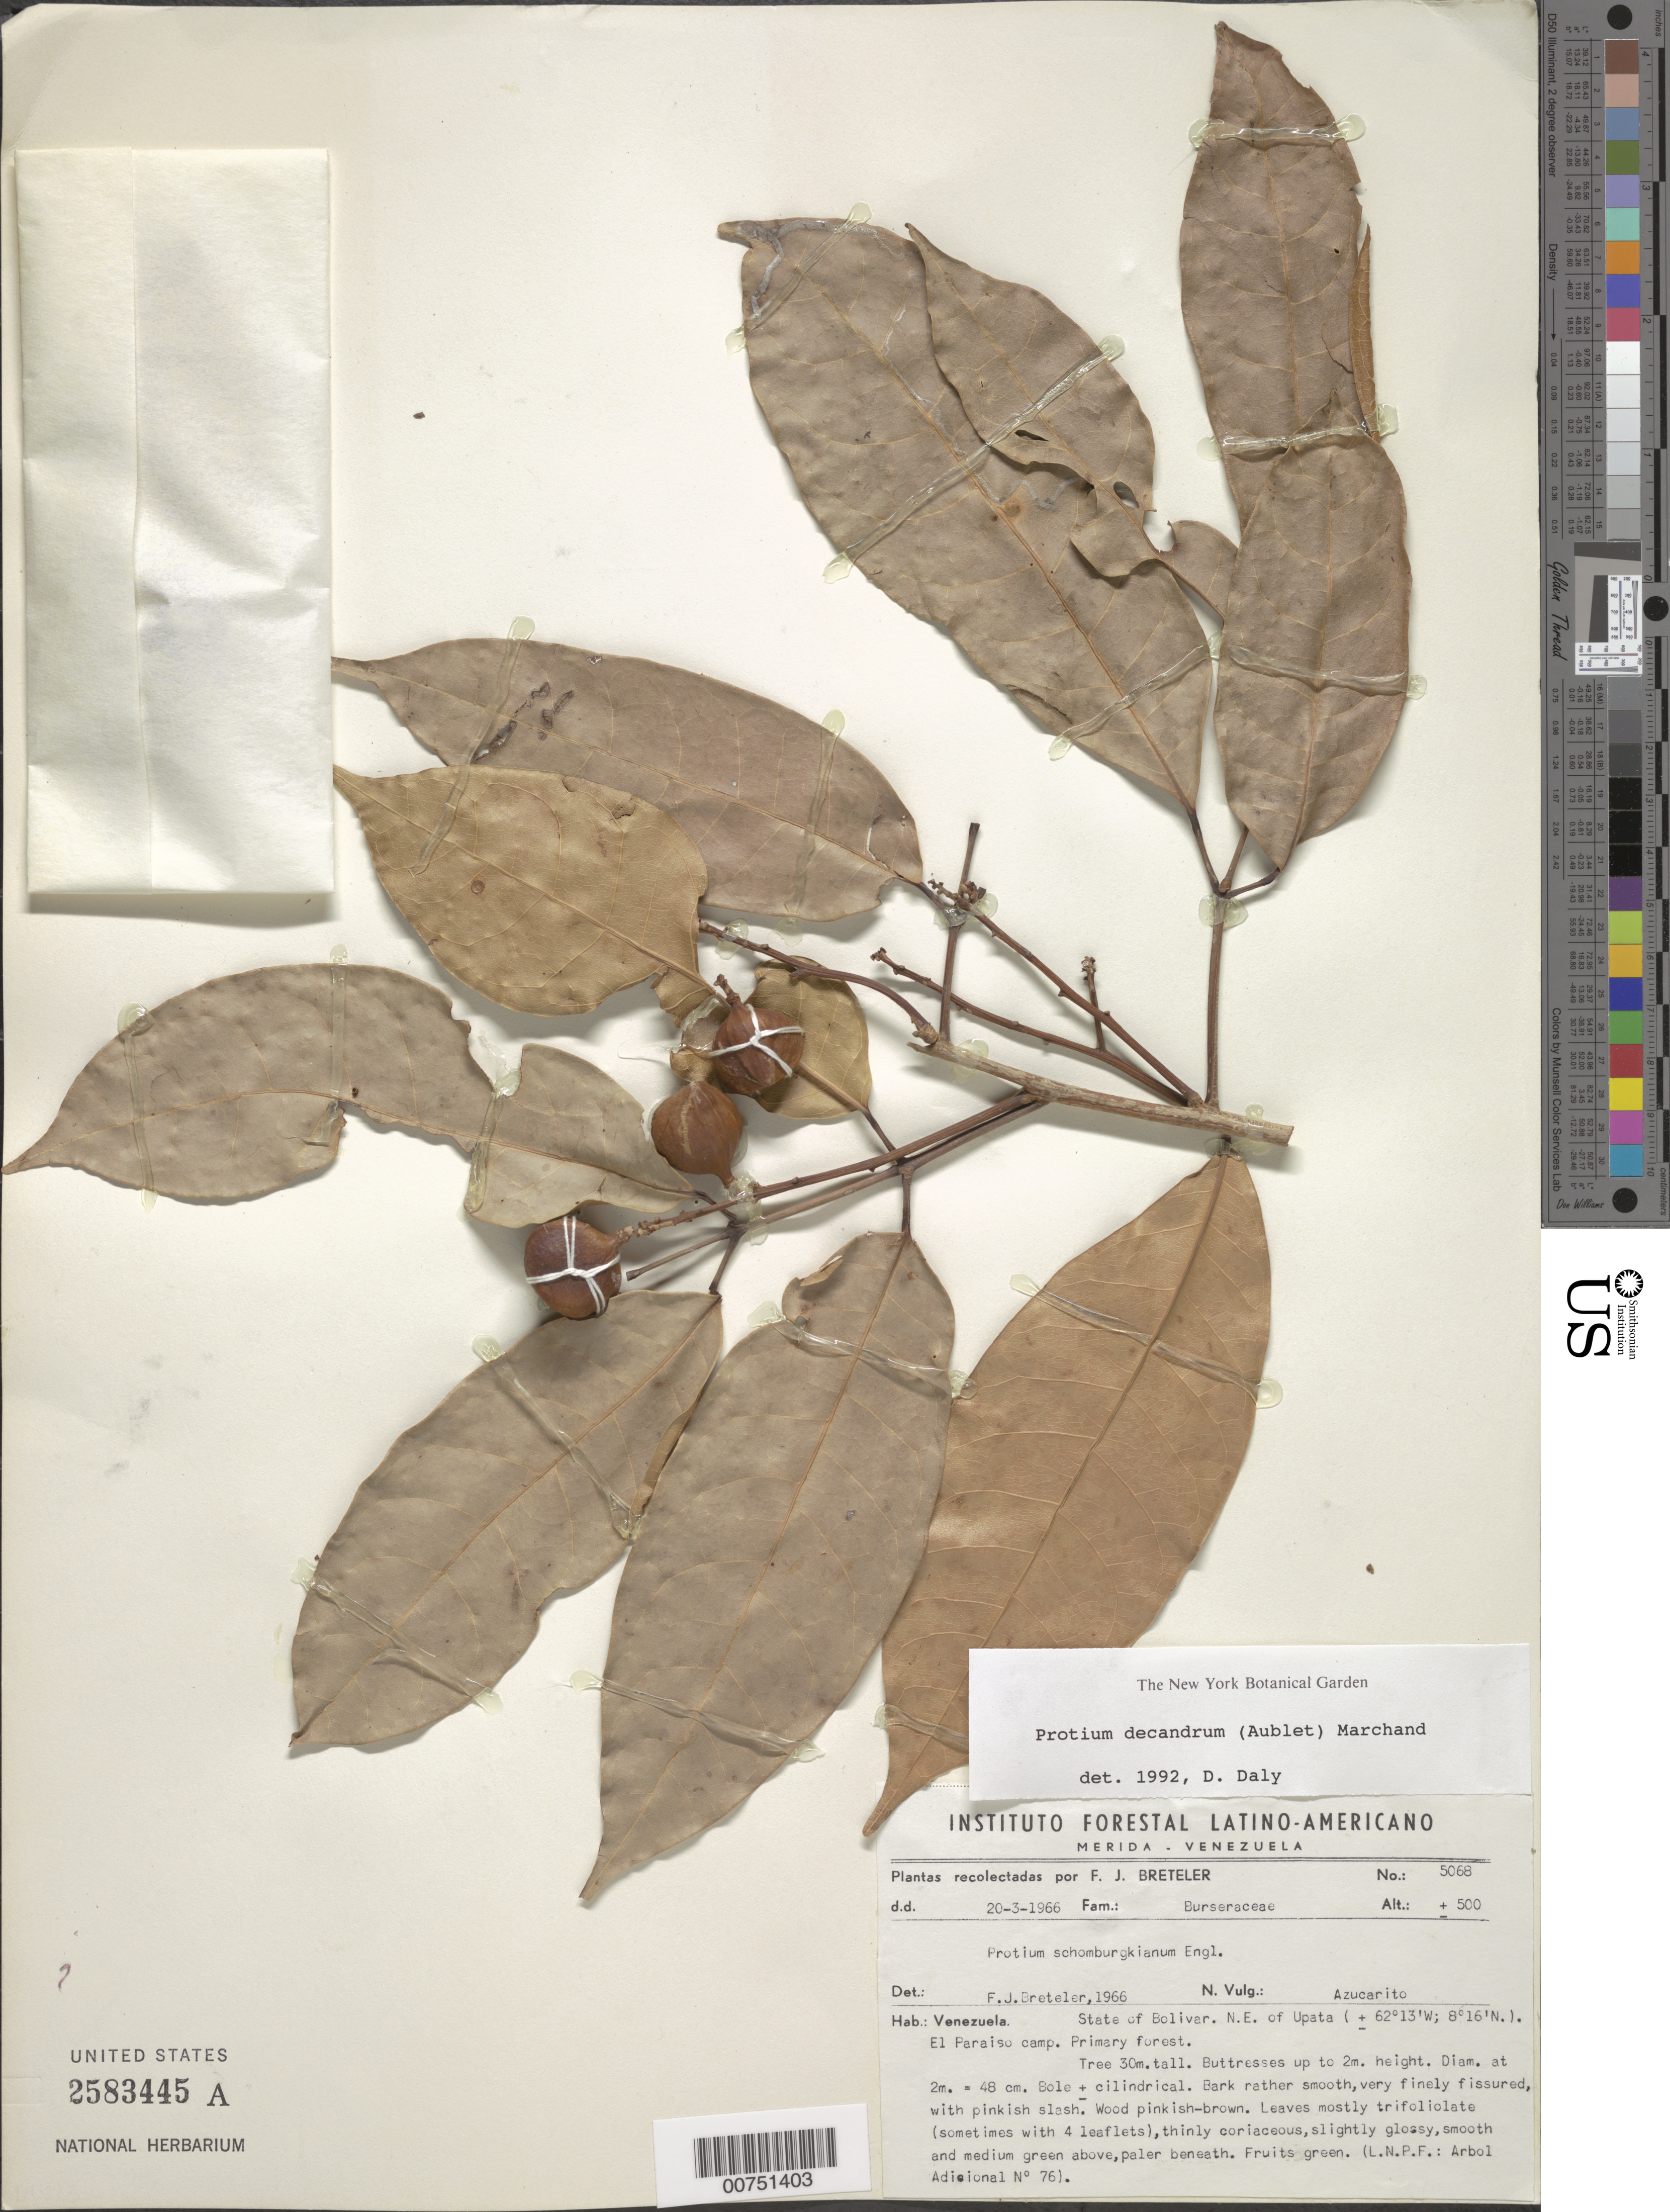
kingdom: Plantae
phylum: Tracheophyta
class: Magnoliopsida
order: Sapindales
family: Burseraceae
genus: Protium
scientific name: Protium decandrum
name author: (Aubl.) Marchand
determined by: Daly, D. C.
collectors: F. J. Breteler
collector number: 5068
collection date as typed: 20-Mar-66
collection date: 1966-03-20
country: Venezuela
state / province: Bolívar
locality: Upata, NE of, near El Paraiso camp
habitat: Primary forest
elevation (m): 500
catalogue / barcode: US 2583445A